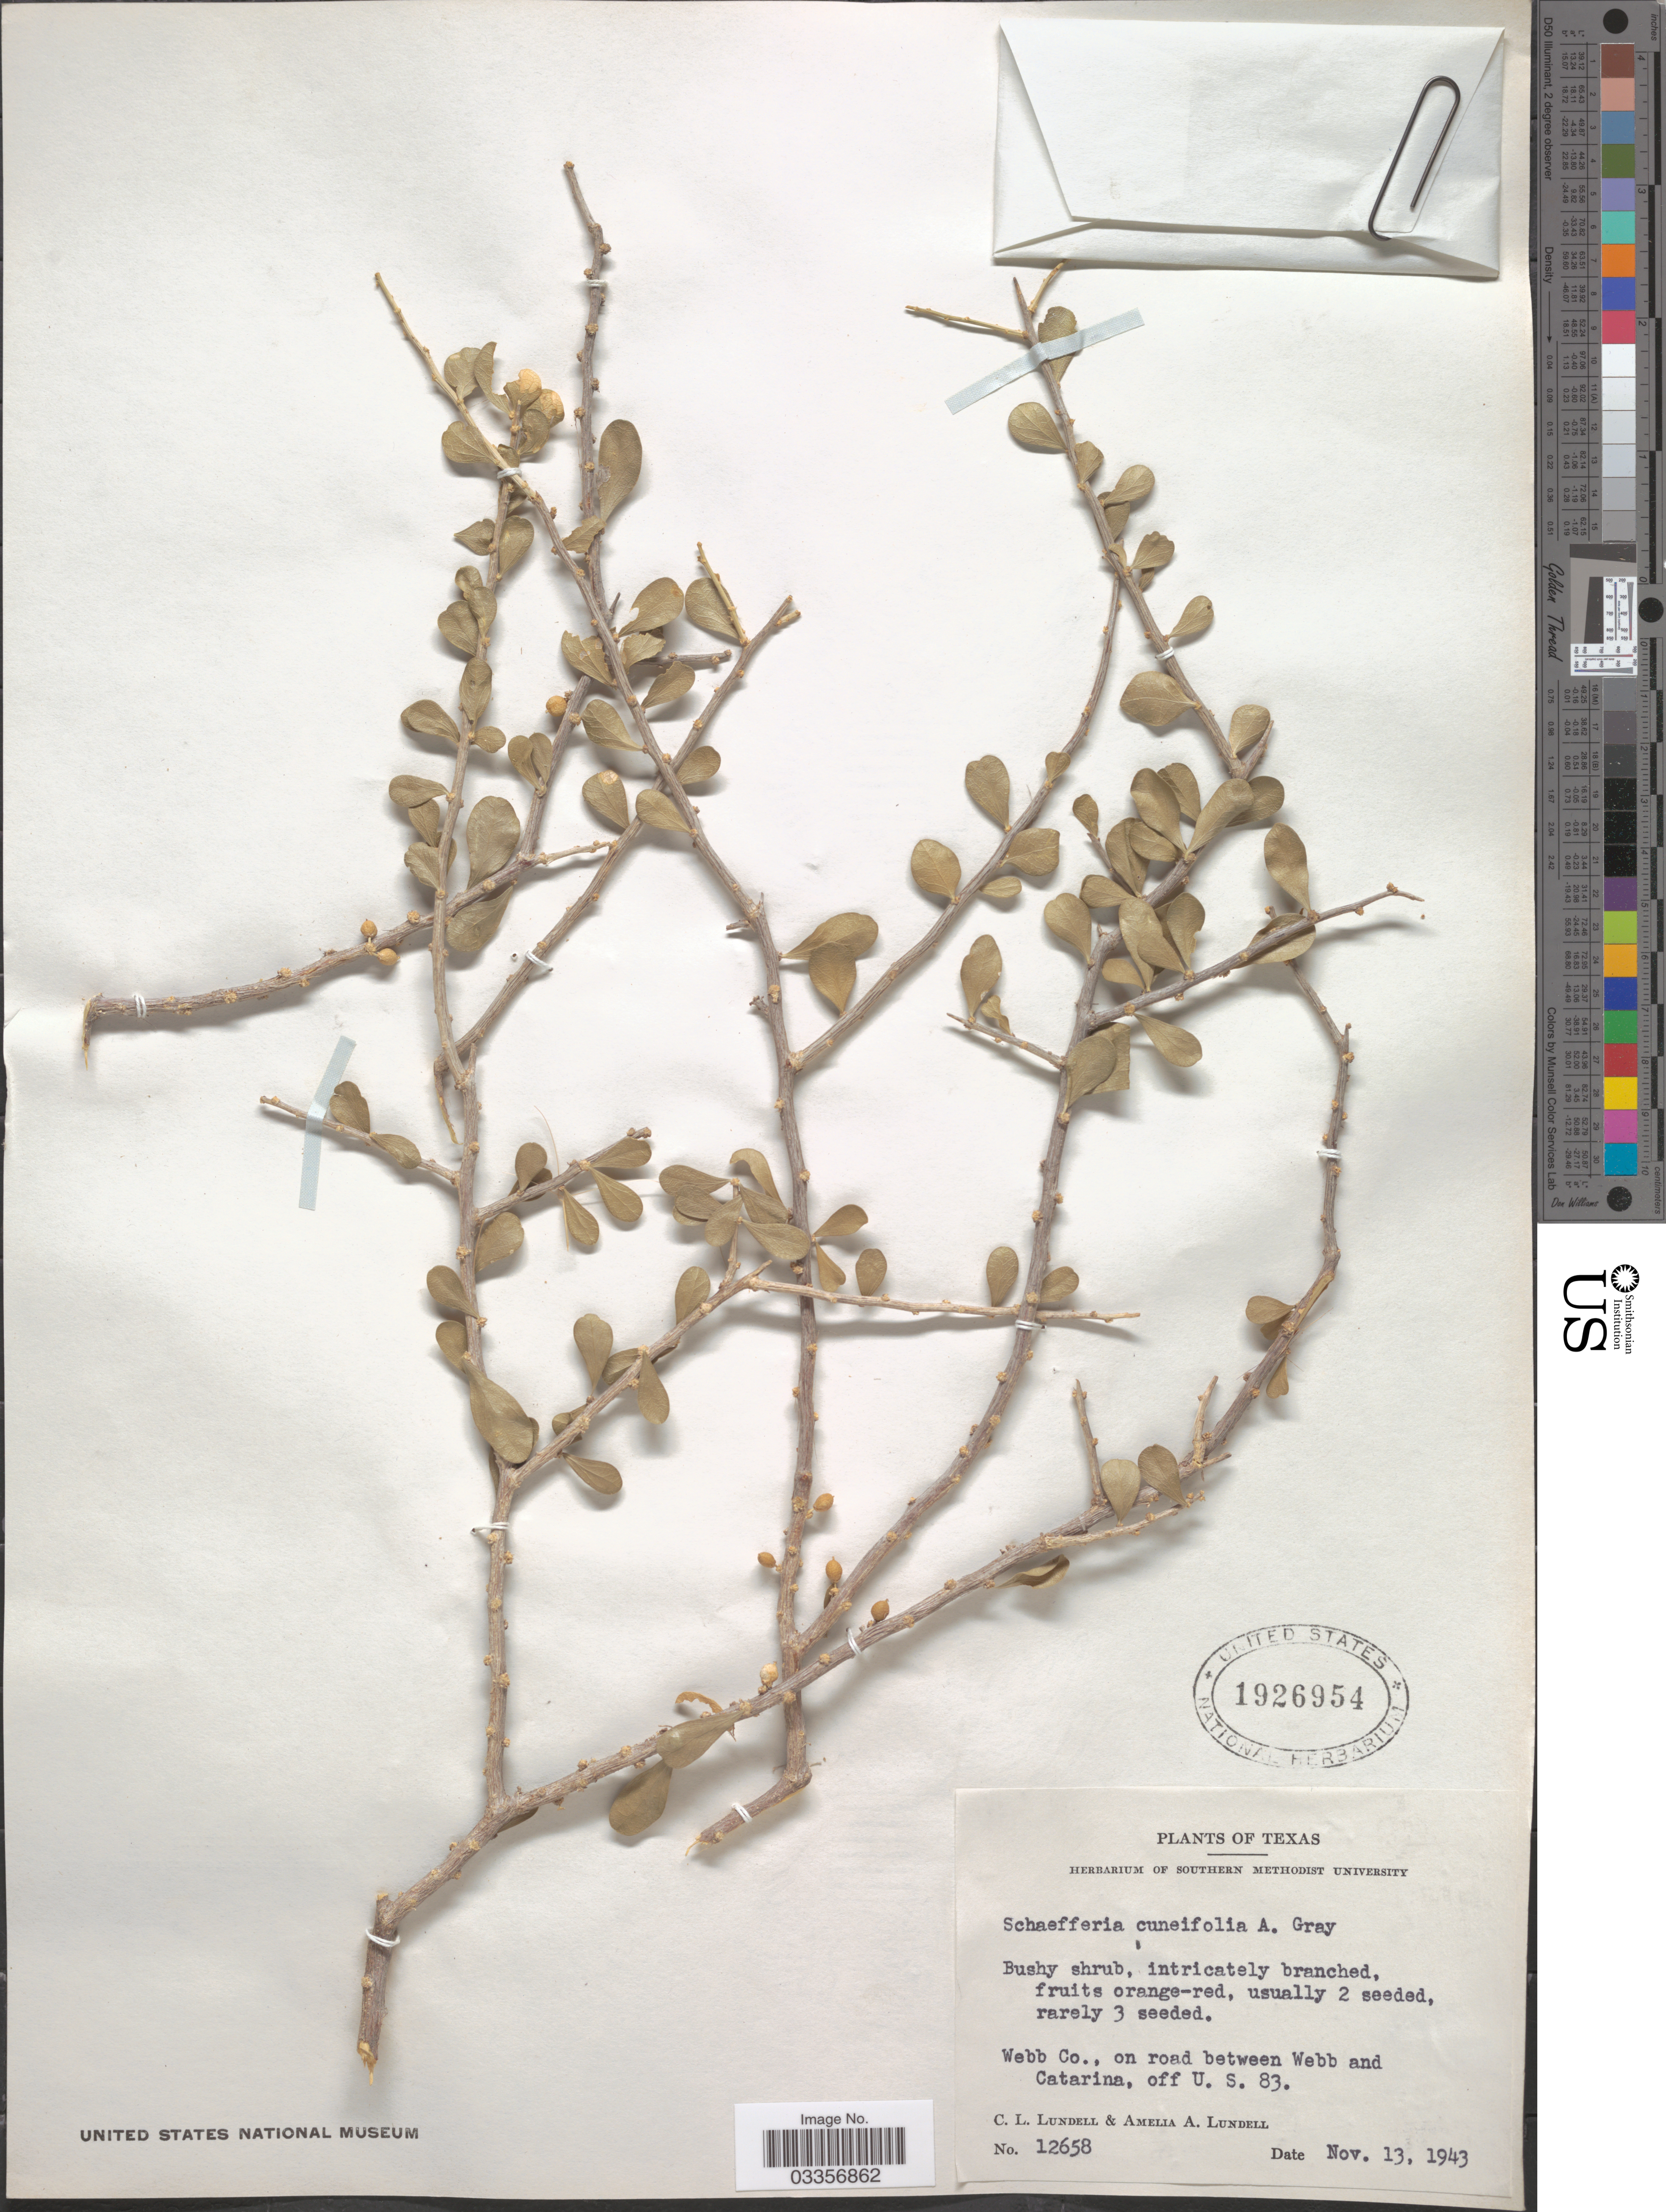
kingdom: Plantae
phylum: Tracheophyta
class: Magnoliopsida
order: Celastrales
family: Celastraceae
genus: Schaefferia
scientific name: Schaefferia cuneifolia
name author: A. Gray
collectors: C. L. Lundell & A. A. Lundell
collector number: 12658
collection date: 1943-11-13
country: United States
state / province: Texas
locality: Webb Co., on road between Webb and Catarina, off U.S. 83.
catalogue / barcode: US 1926954